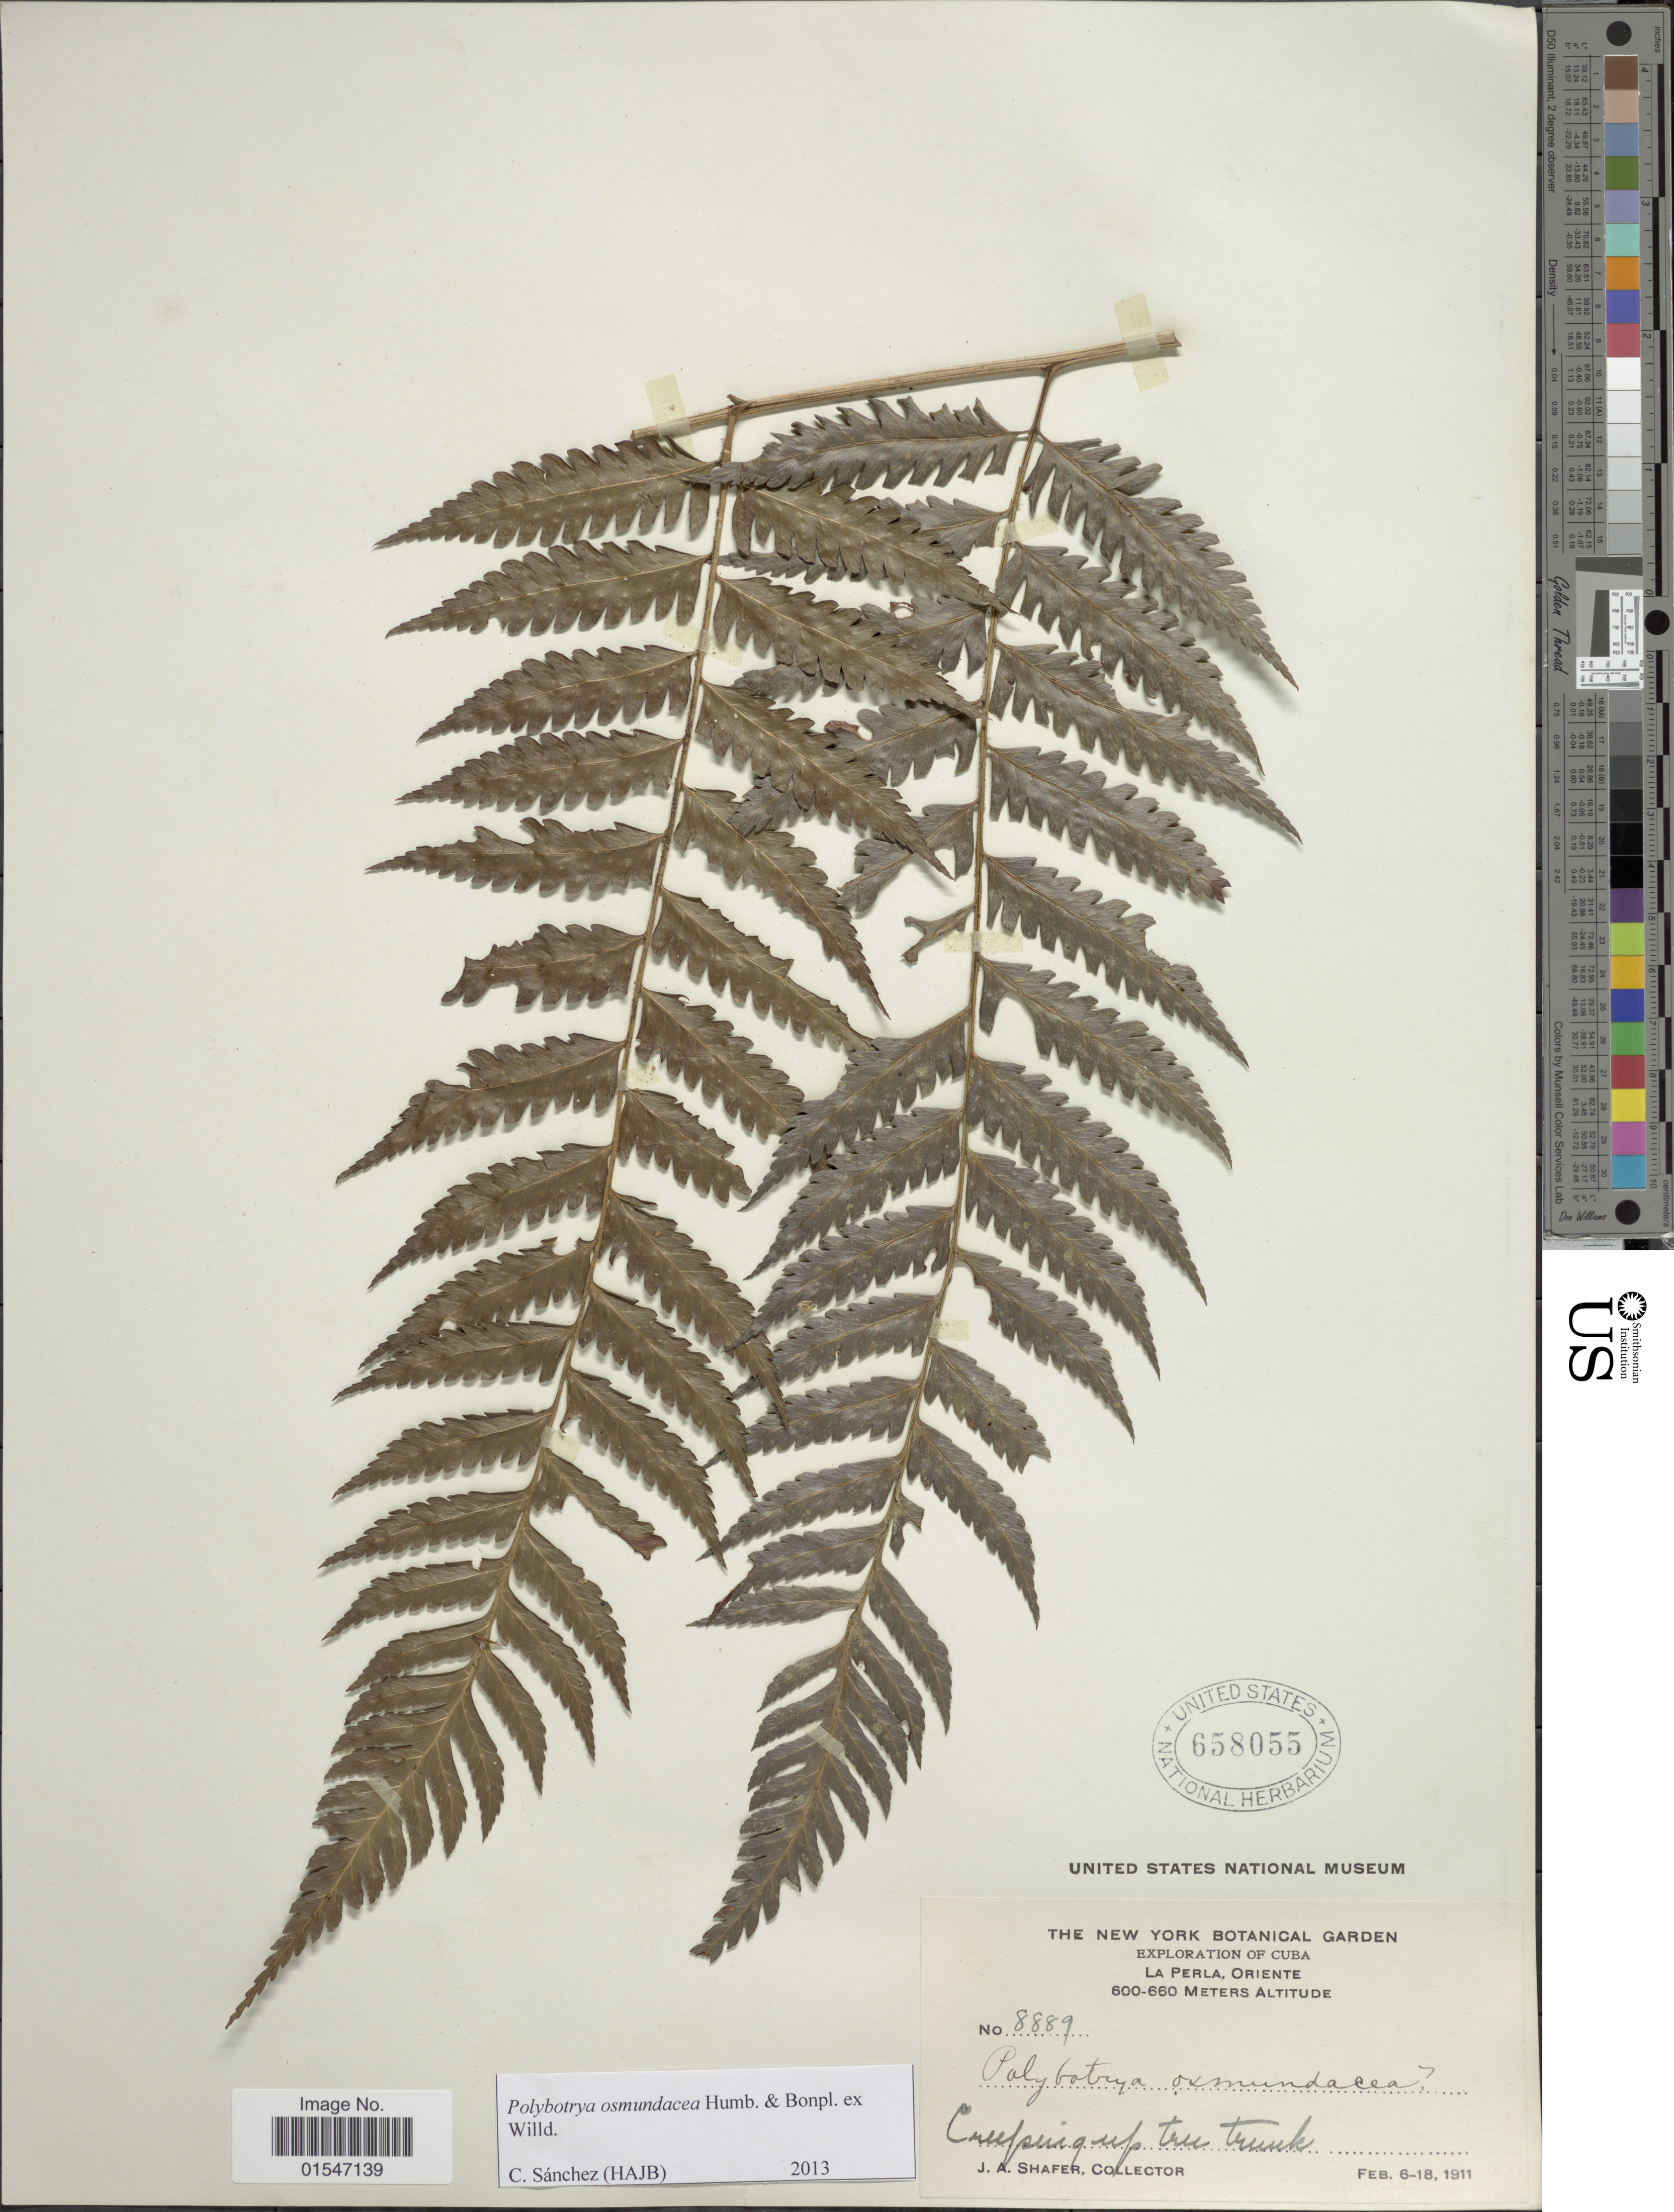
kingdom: Plantae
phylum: Tracheophyta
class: Polypodiopsida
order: Polypodiales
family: Dryopteridaceae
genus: Polybotrya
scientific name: Polybotrya osmundacea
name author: Humb. & Bonpl. ex Willd.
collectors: J. A. Shafer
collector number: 8889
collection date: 1911-02-06/1911-02-18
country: Cuba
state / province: Oriente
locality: Cuba. La Perla, Oriente.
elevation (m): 600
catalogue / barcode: US 658055